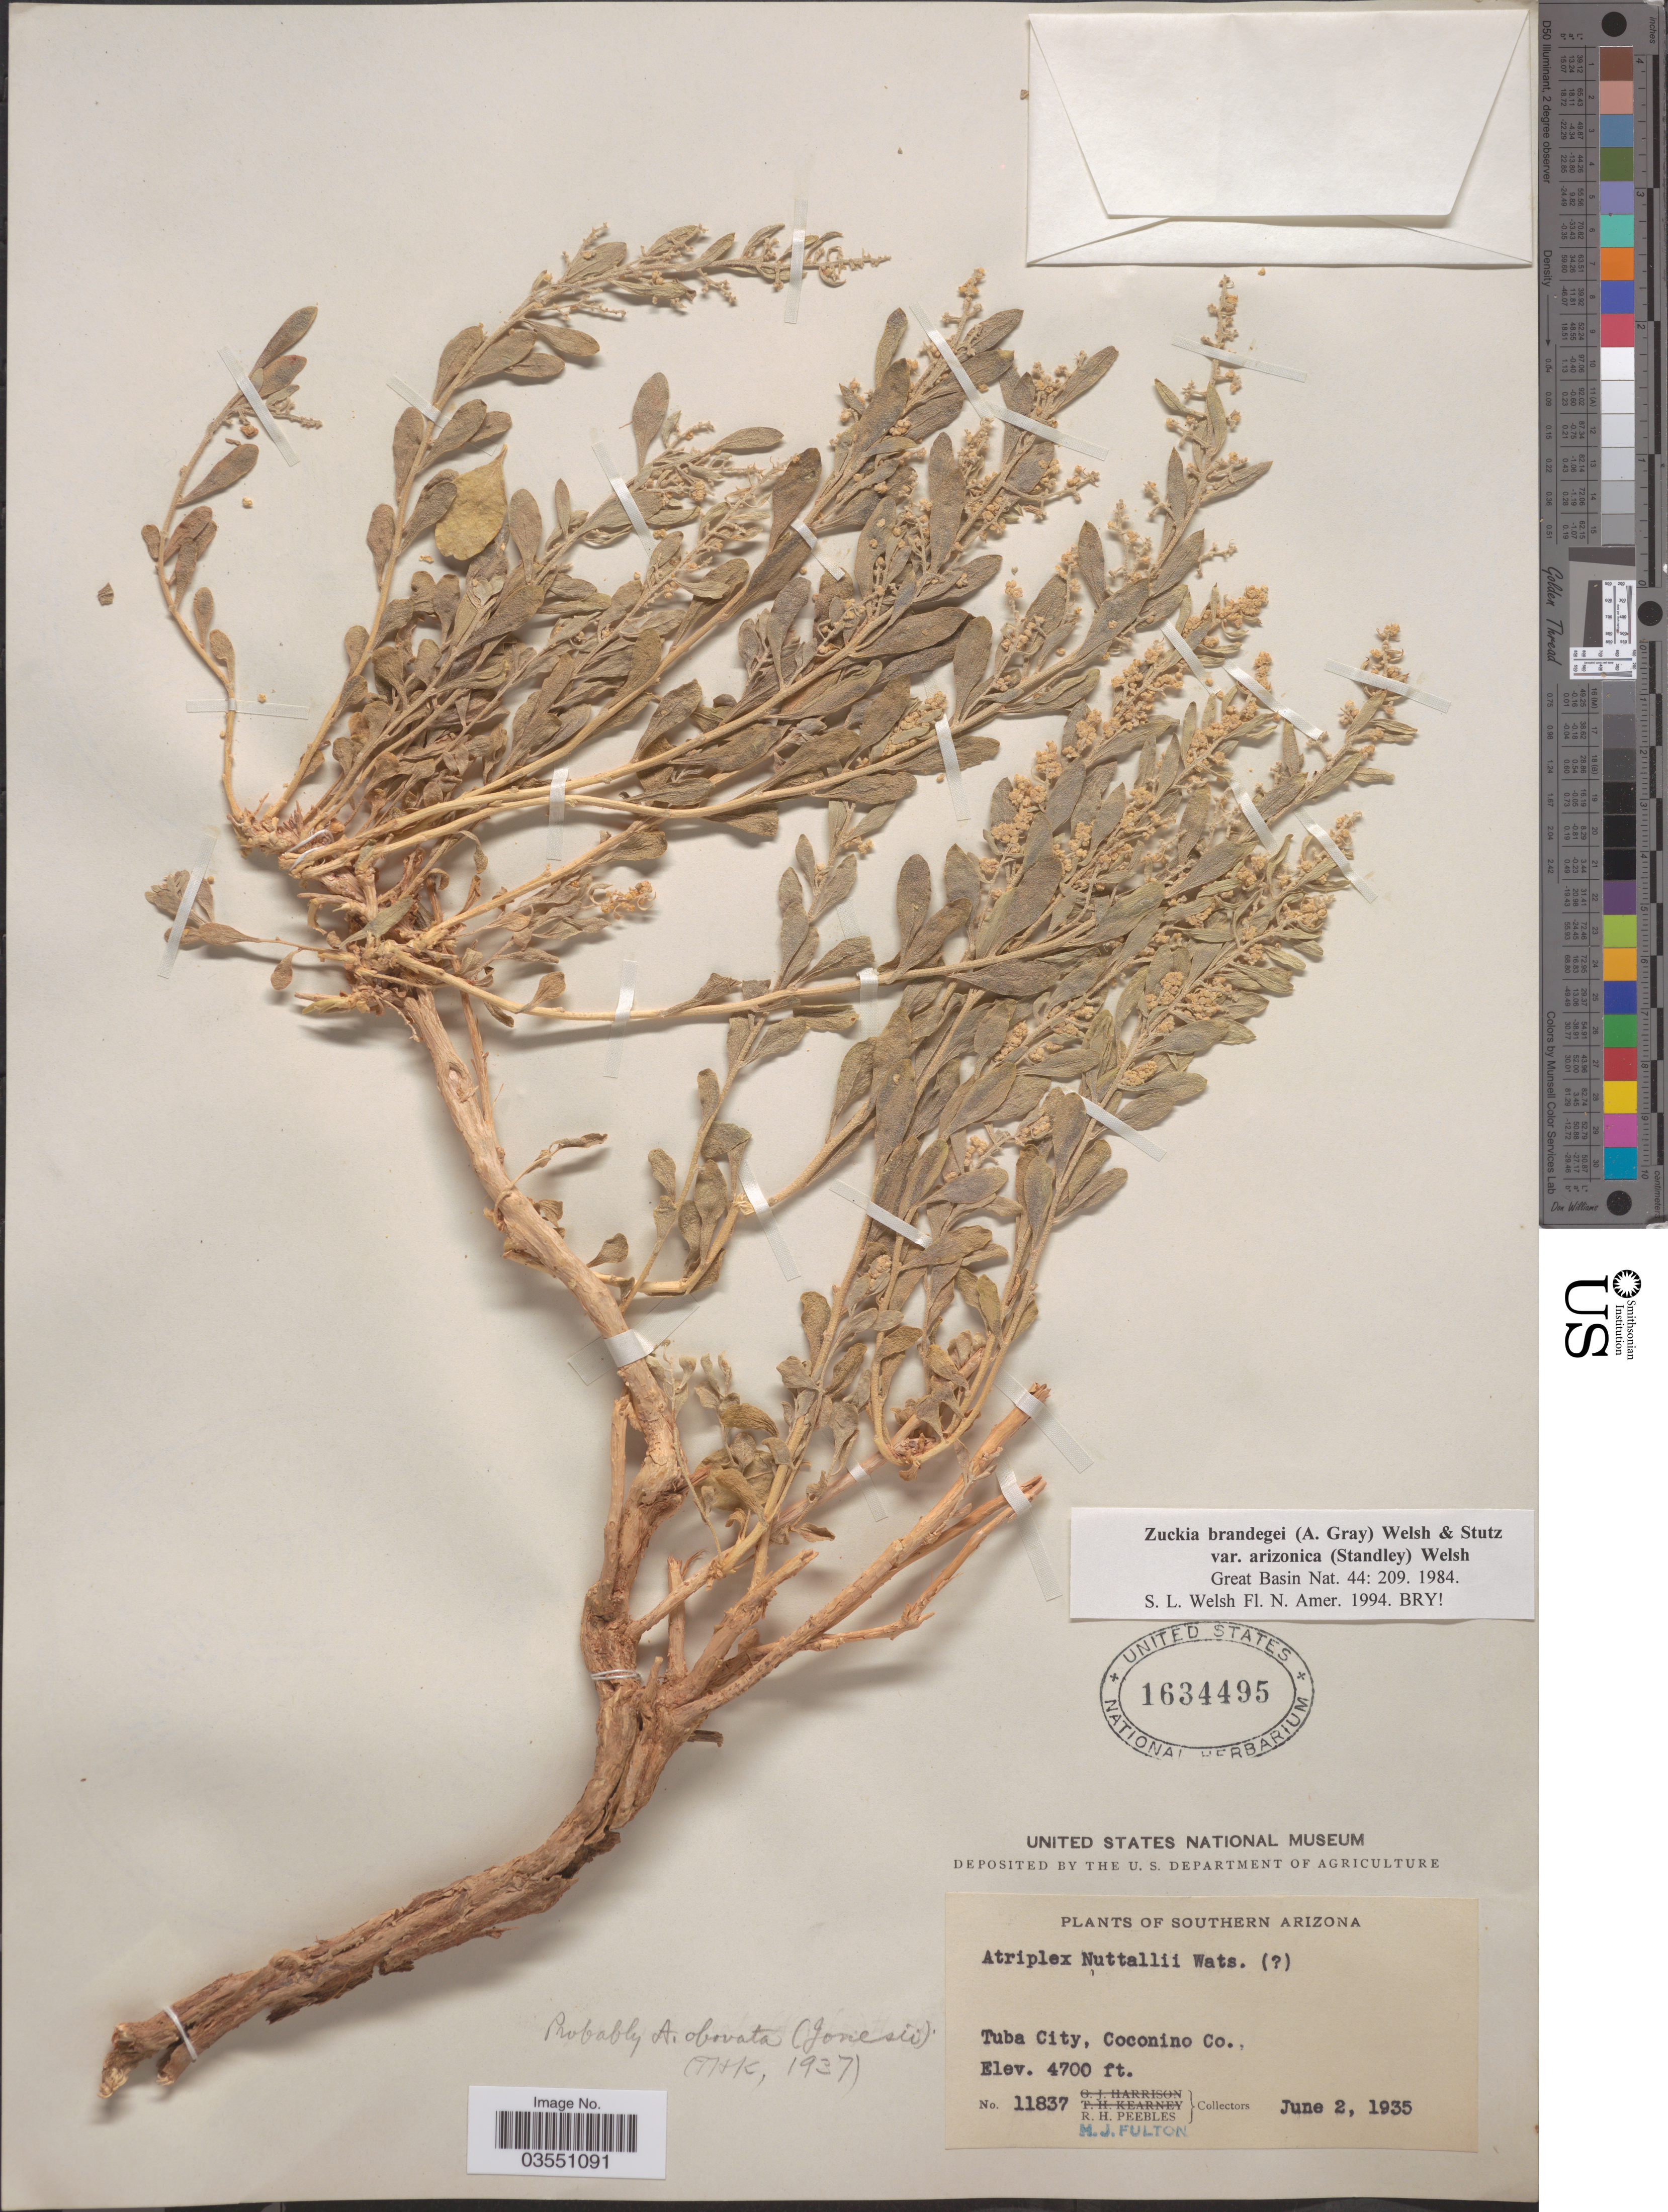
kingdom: Plantae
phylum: Tracheophyta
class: Magnoliopsida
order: Caryophyllales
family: Amaranthaceae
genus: Grayia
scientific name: Grayia arizonica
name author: (Standl.) E.H. Zacharias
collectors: R. H. Peebles & M. Fulton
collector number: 11837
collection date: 1935-06-02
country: United States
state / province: Arizona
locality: Southern Arizona. Tuba City, Coconino Co.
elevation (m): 1433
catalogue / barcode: US 1634495